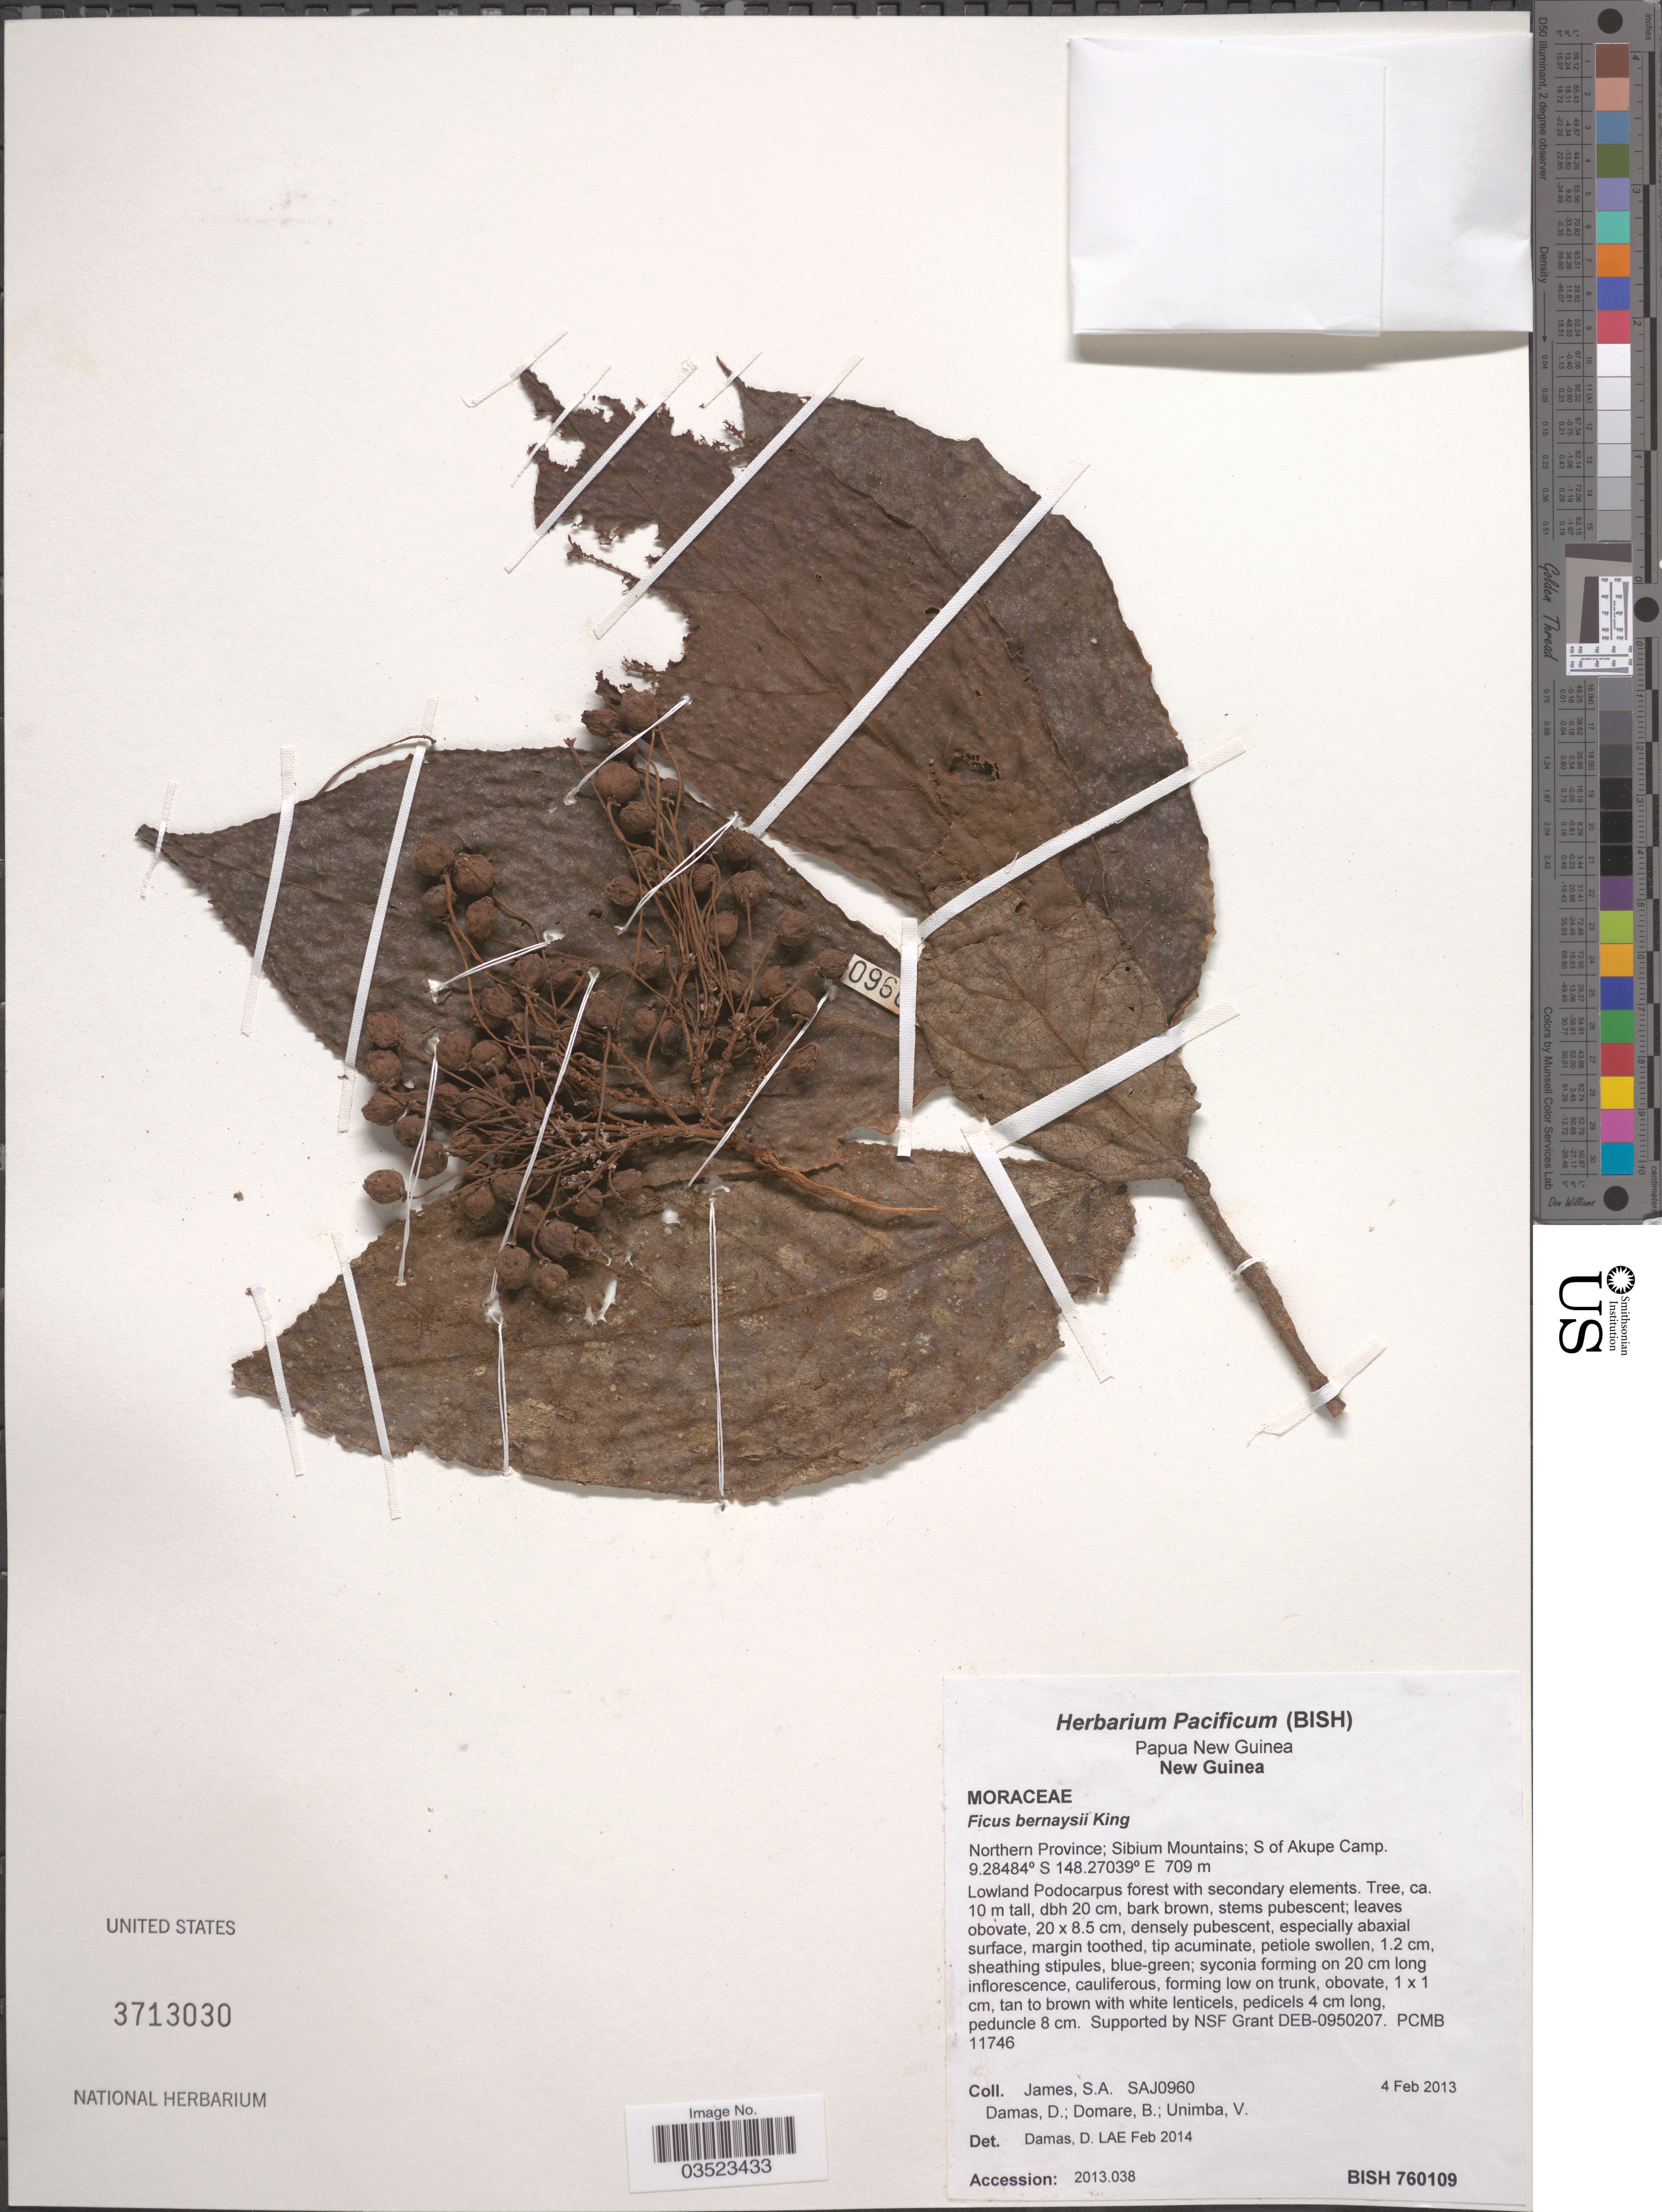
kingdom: Plantae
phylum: Tracheophyta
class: Magnoliopsida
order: Rosales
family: Moraceae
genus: Ficus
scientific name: Ficus bernaysii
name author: King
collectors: S. James, D. Damas, B. Domare & V. Unimba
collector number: SAJ0960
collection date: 2013-02-04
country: Papua New Guinea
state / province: Northern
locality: New Guinea. Northern Province; Sibium Mountains; S of Akupe Camp.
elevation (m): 709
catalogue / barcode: US 3713030